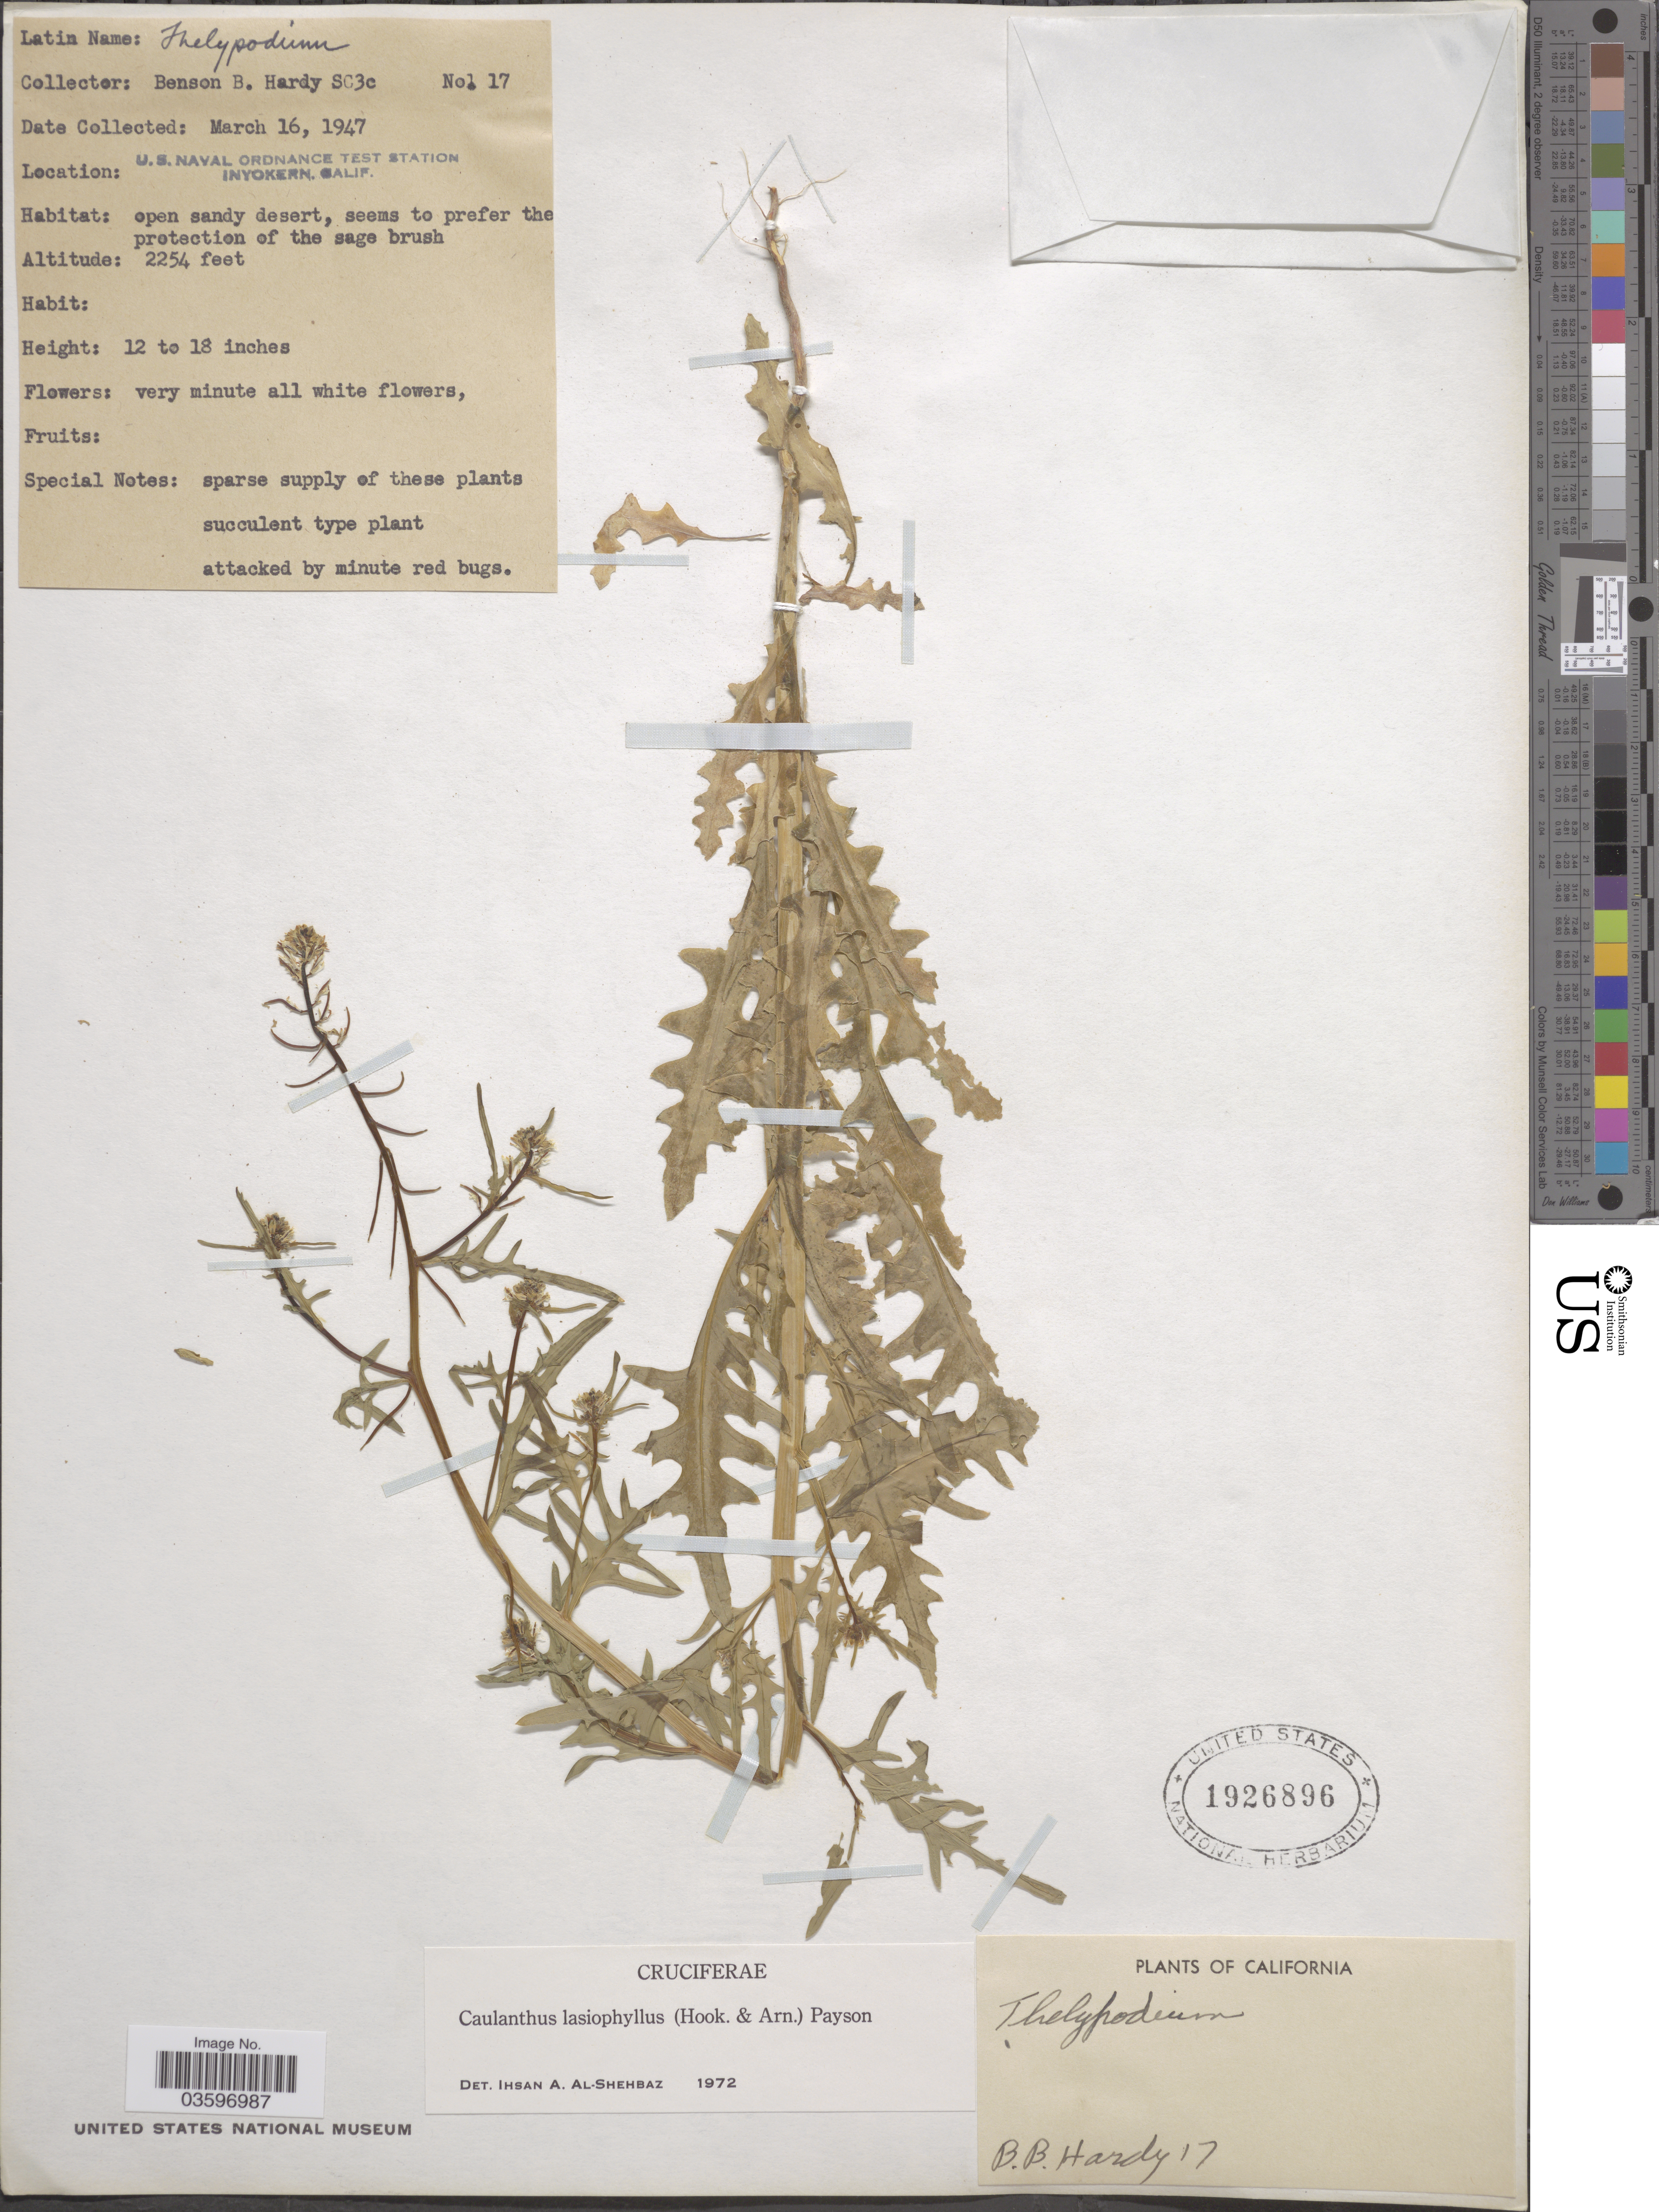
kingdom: Plantae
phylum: Tracheophyta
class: Magnoliopsida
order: Brassicales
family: Brassicaceae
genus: Caulanthus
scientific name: Caulanthus lasiophyllus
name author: (Hook. & Arn.) Payson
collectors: B. Hardy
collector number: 17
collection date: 1947-03-16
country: United States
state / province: California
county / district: Kern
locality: U. S. Naval Ordnance Test Station Inyokern.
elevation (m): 687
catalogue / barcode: US 1926896